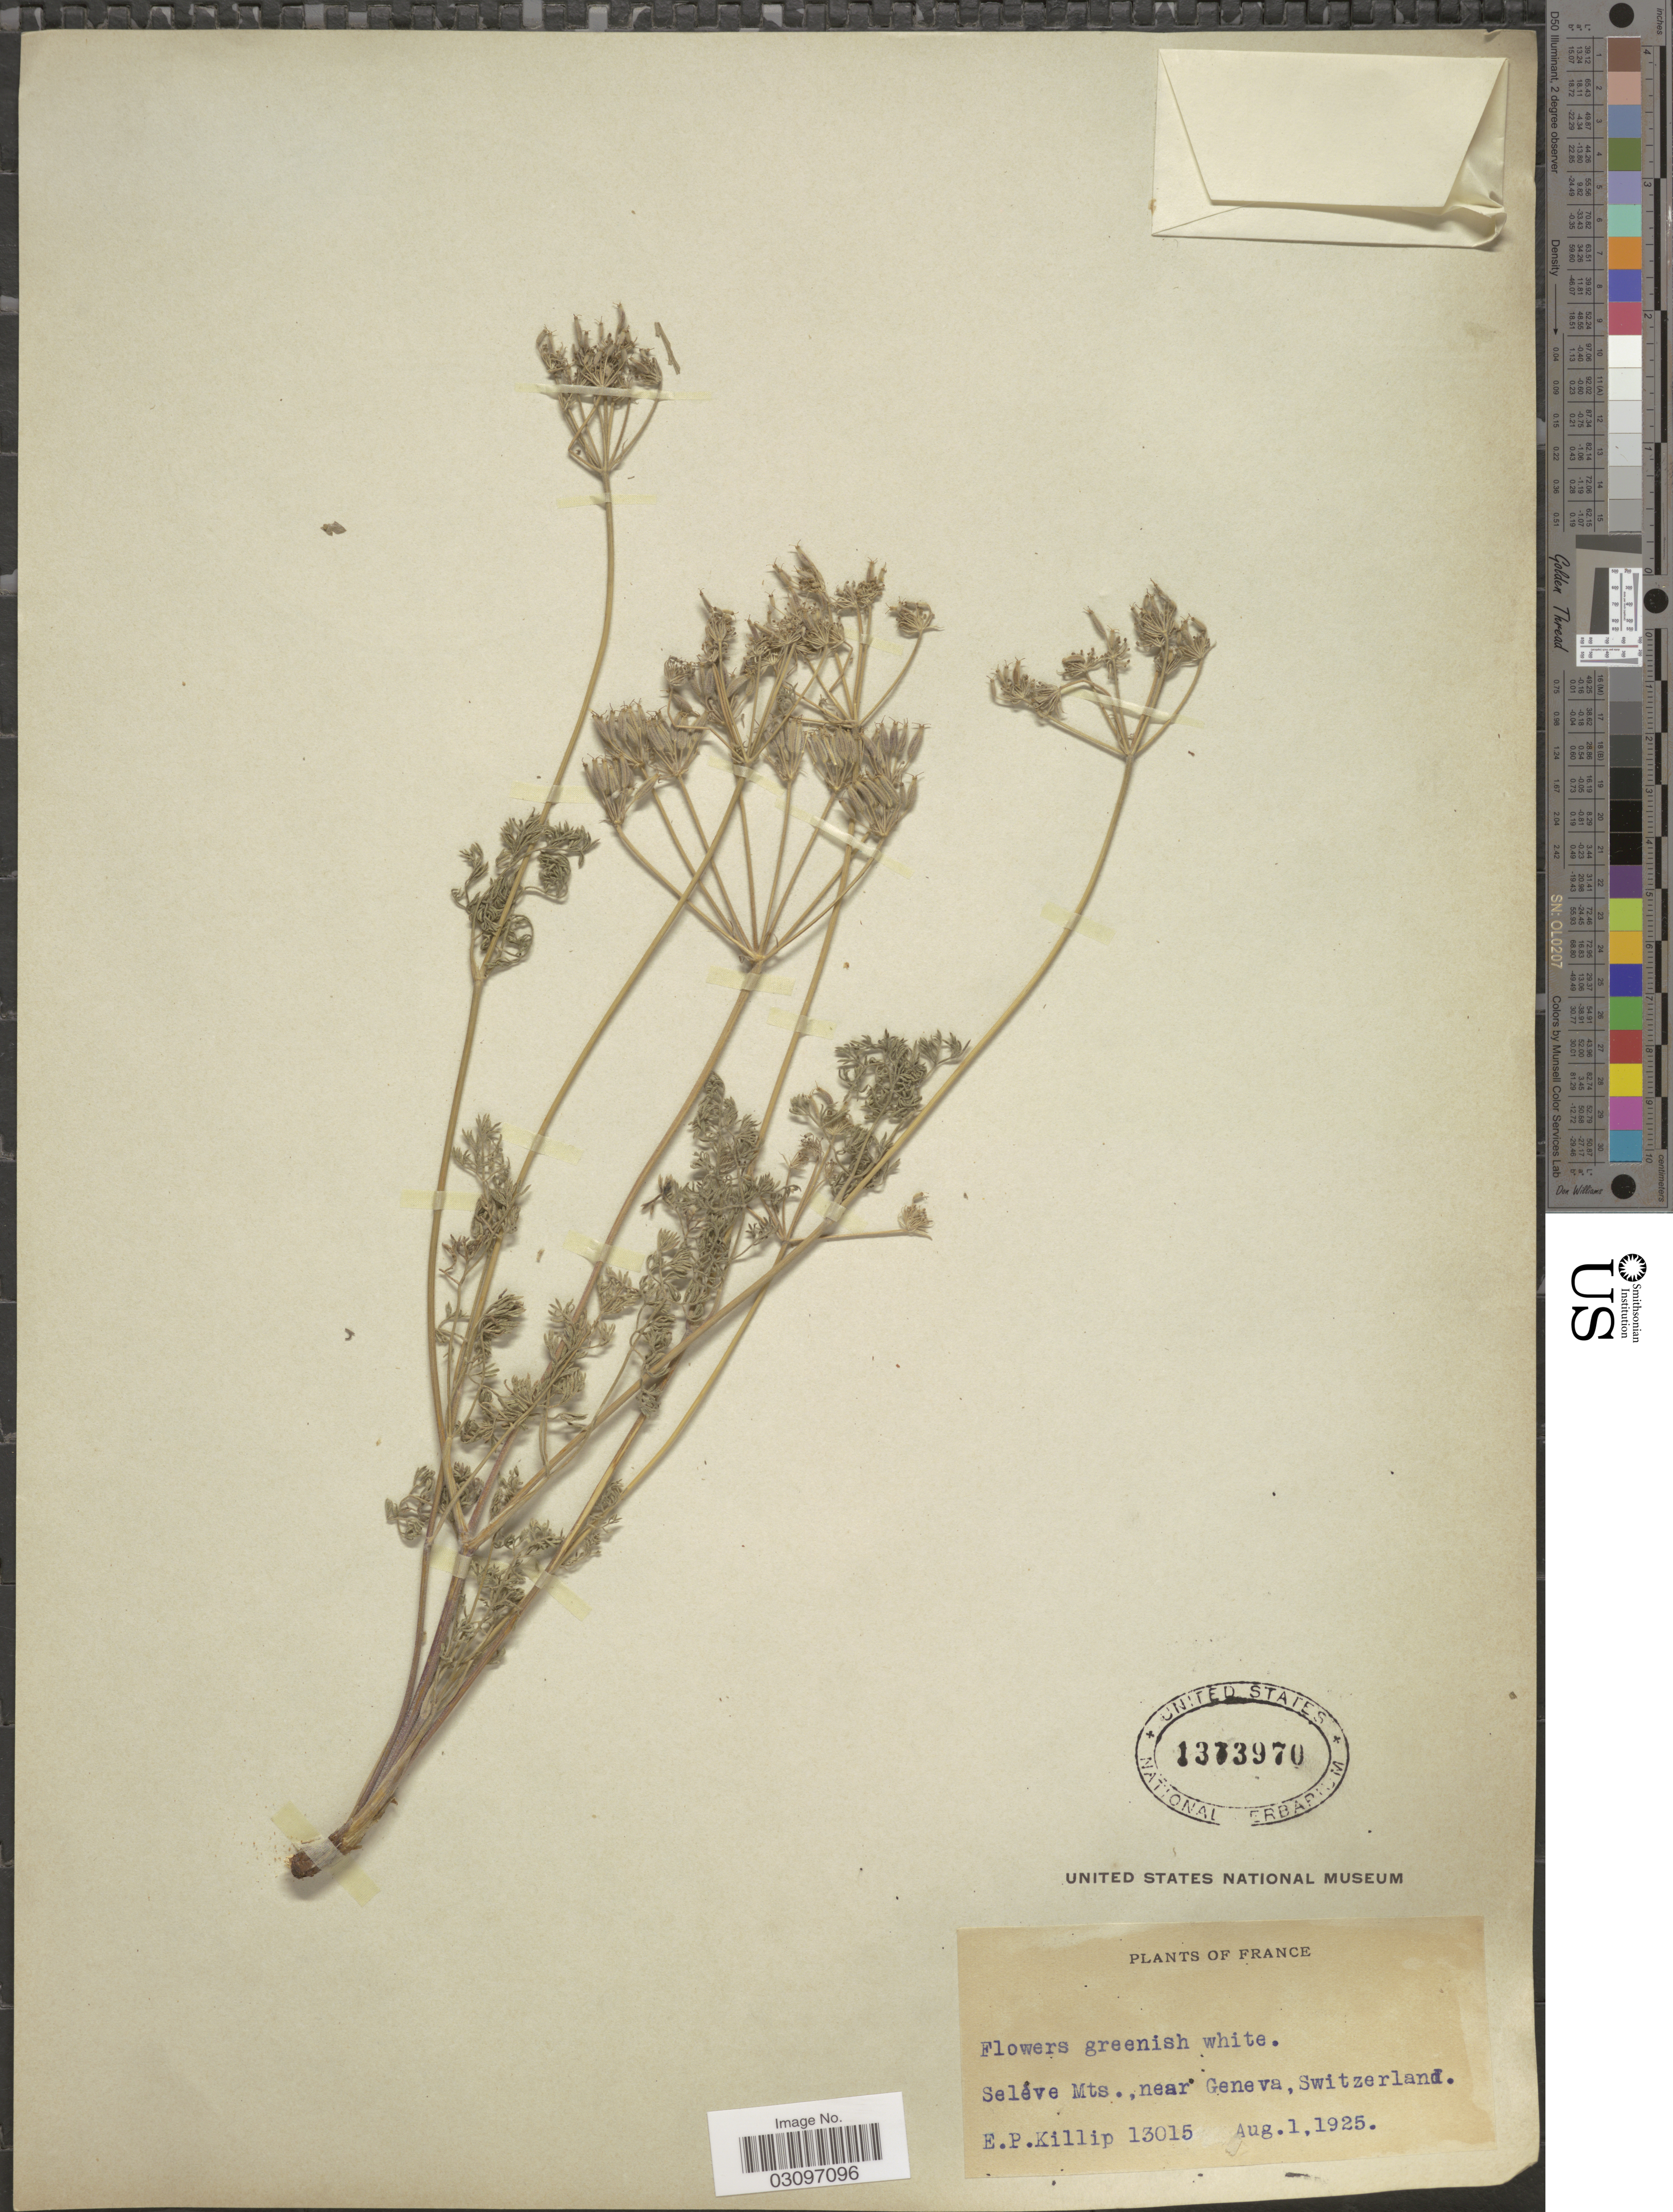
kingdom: Plantae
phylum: Tracheophyta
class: Magnoliopsida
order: Apiales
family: Apiaceae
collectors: E. P. Killip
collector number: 13015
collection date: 1925-08-01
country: Switzerland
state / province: Genève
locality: Seléva Mts., near Geneva.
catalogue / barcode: US 1373970